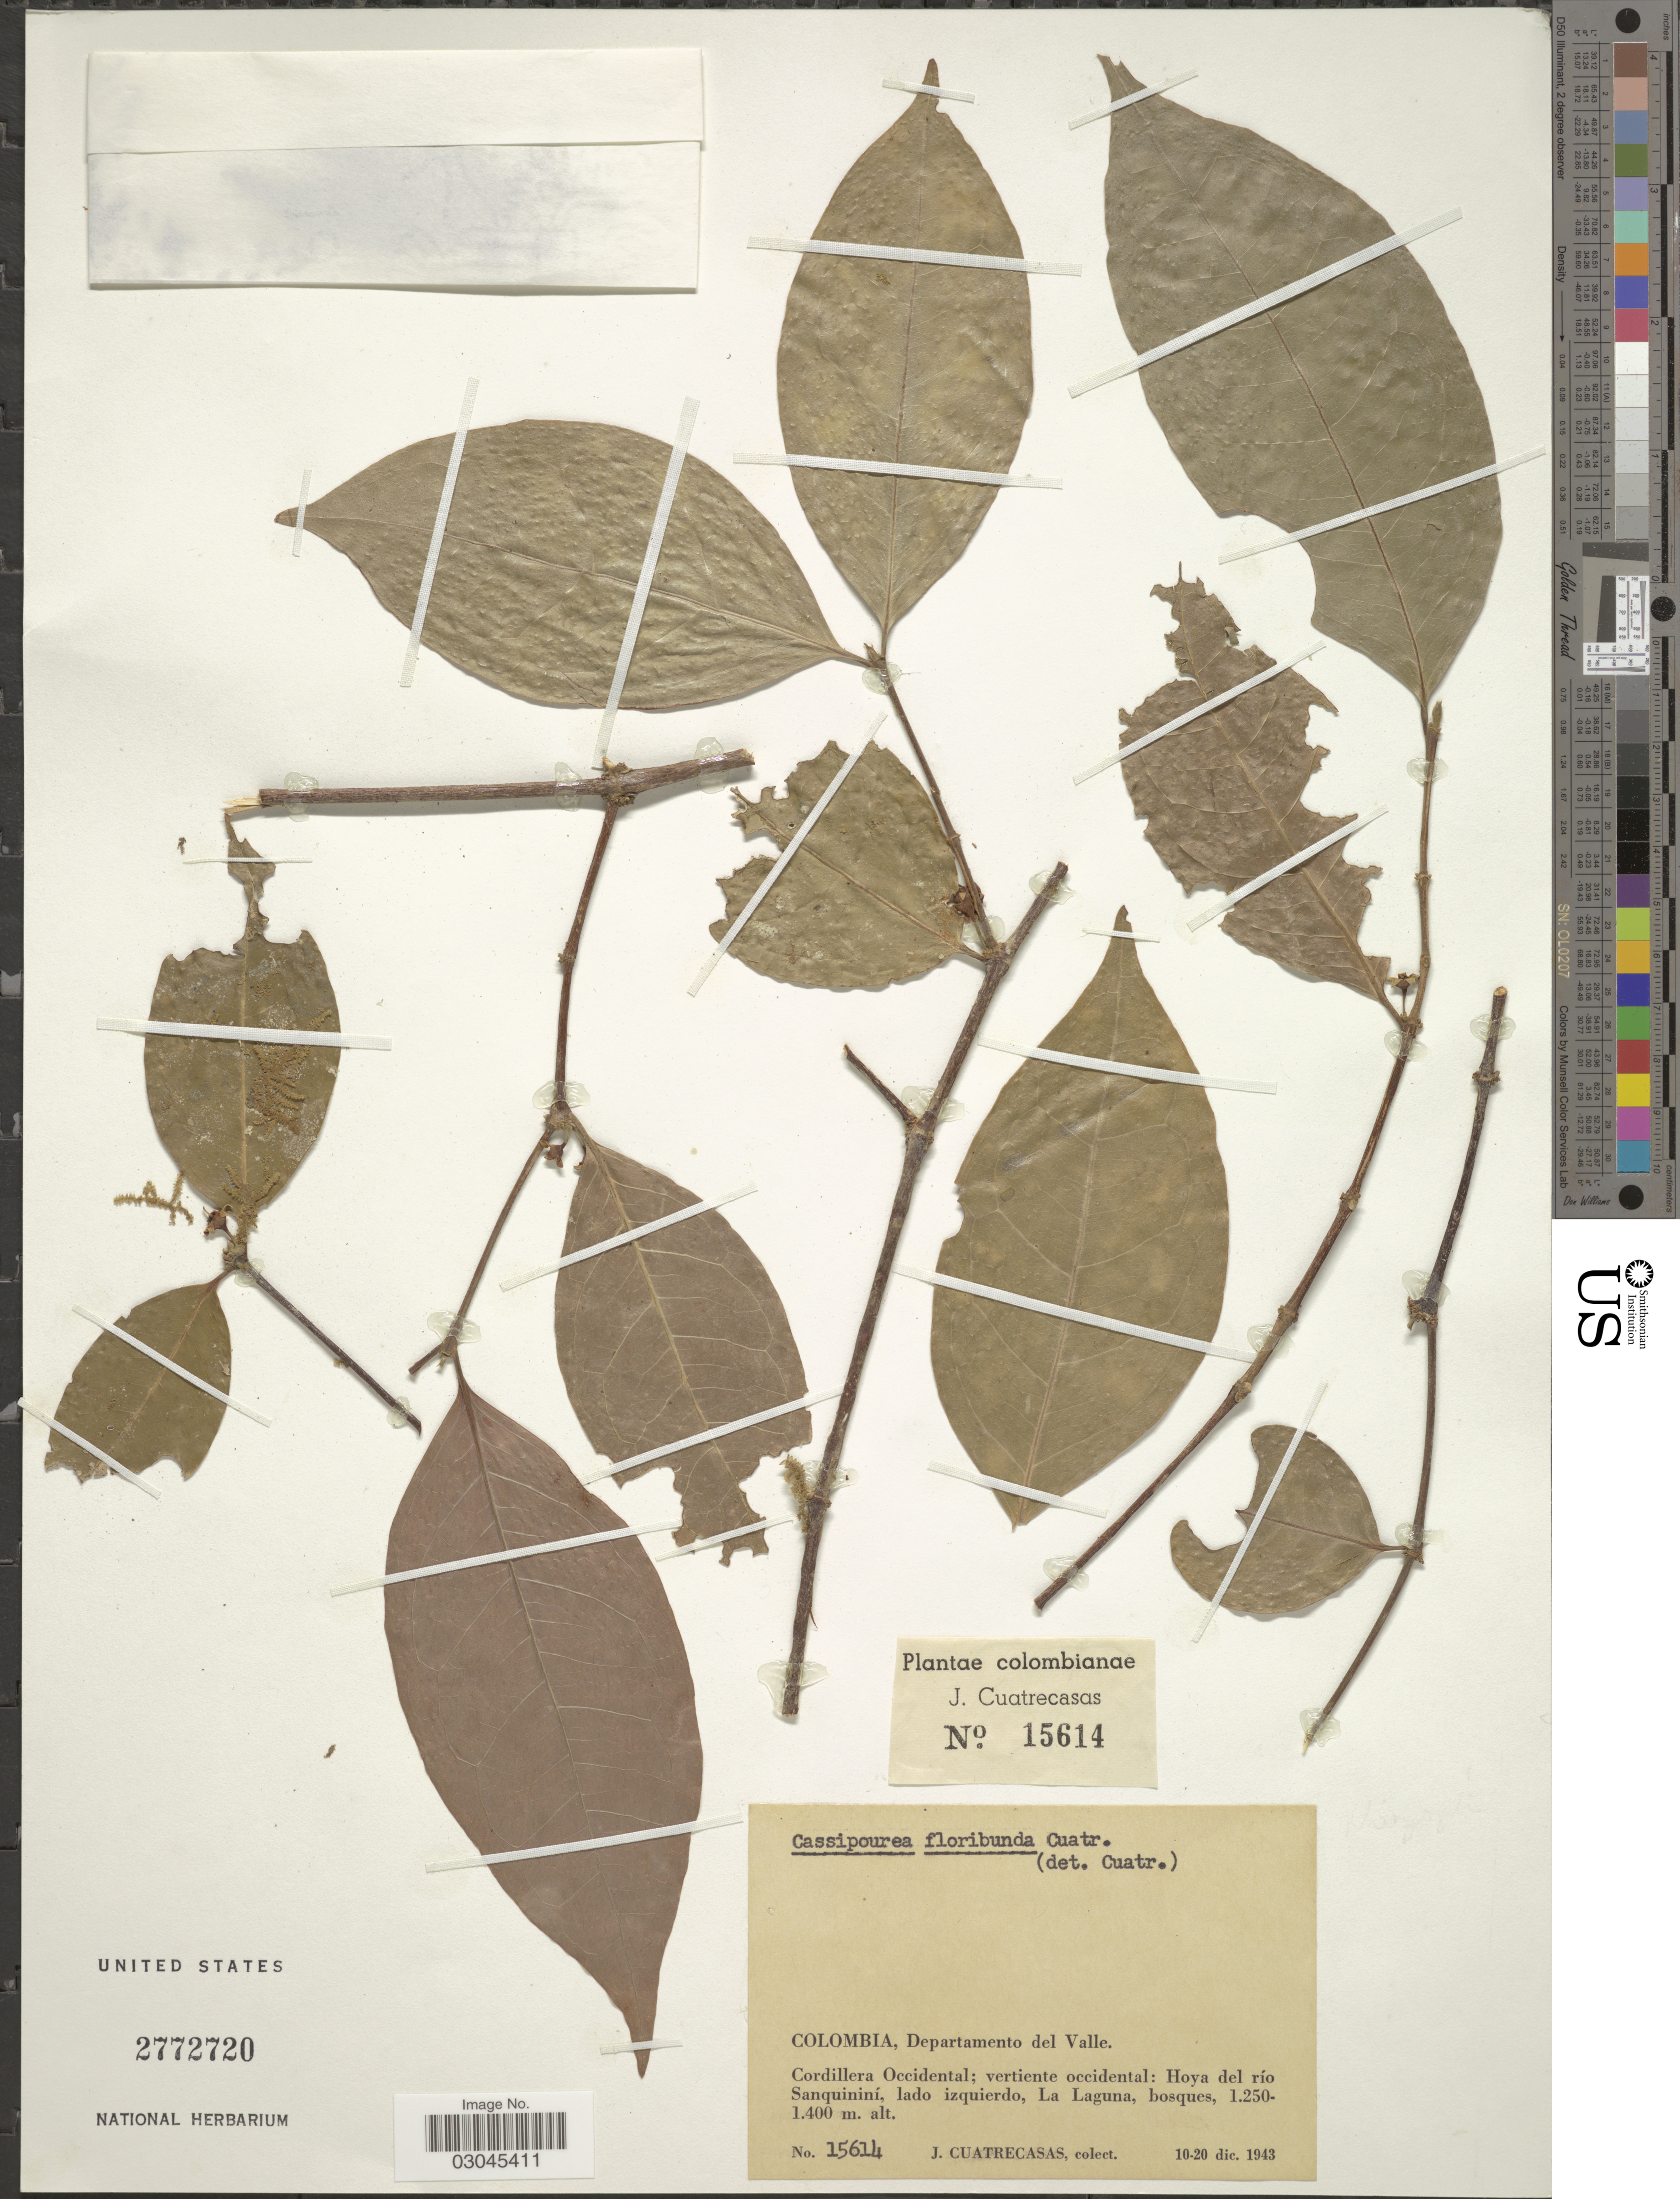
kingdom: Plantae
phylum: Tracheophyta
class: Magnoliopsida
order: Malpighiales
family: Rhizophoraceae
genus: Cassipourea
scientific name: Cassipourea floribunda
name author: Cuatrec.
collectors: J. Cuatrecasas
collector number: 15614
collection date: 1943-12-10/1943-12-20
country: Colombia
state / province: Valle del Cauca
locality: Departamento del Valle. Cordillera Occidental; vertiente occidental: Hoya del río Sanquininí, lado izquierdo, La Laguna.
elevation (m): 1250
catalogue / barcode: US 2772720